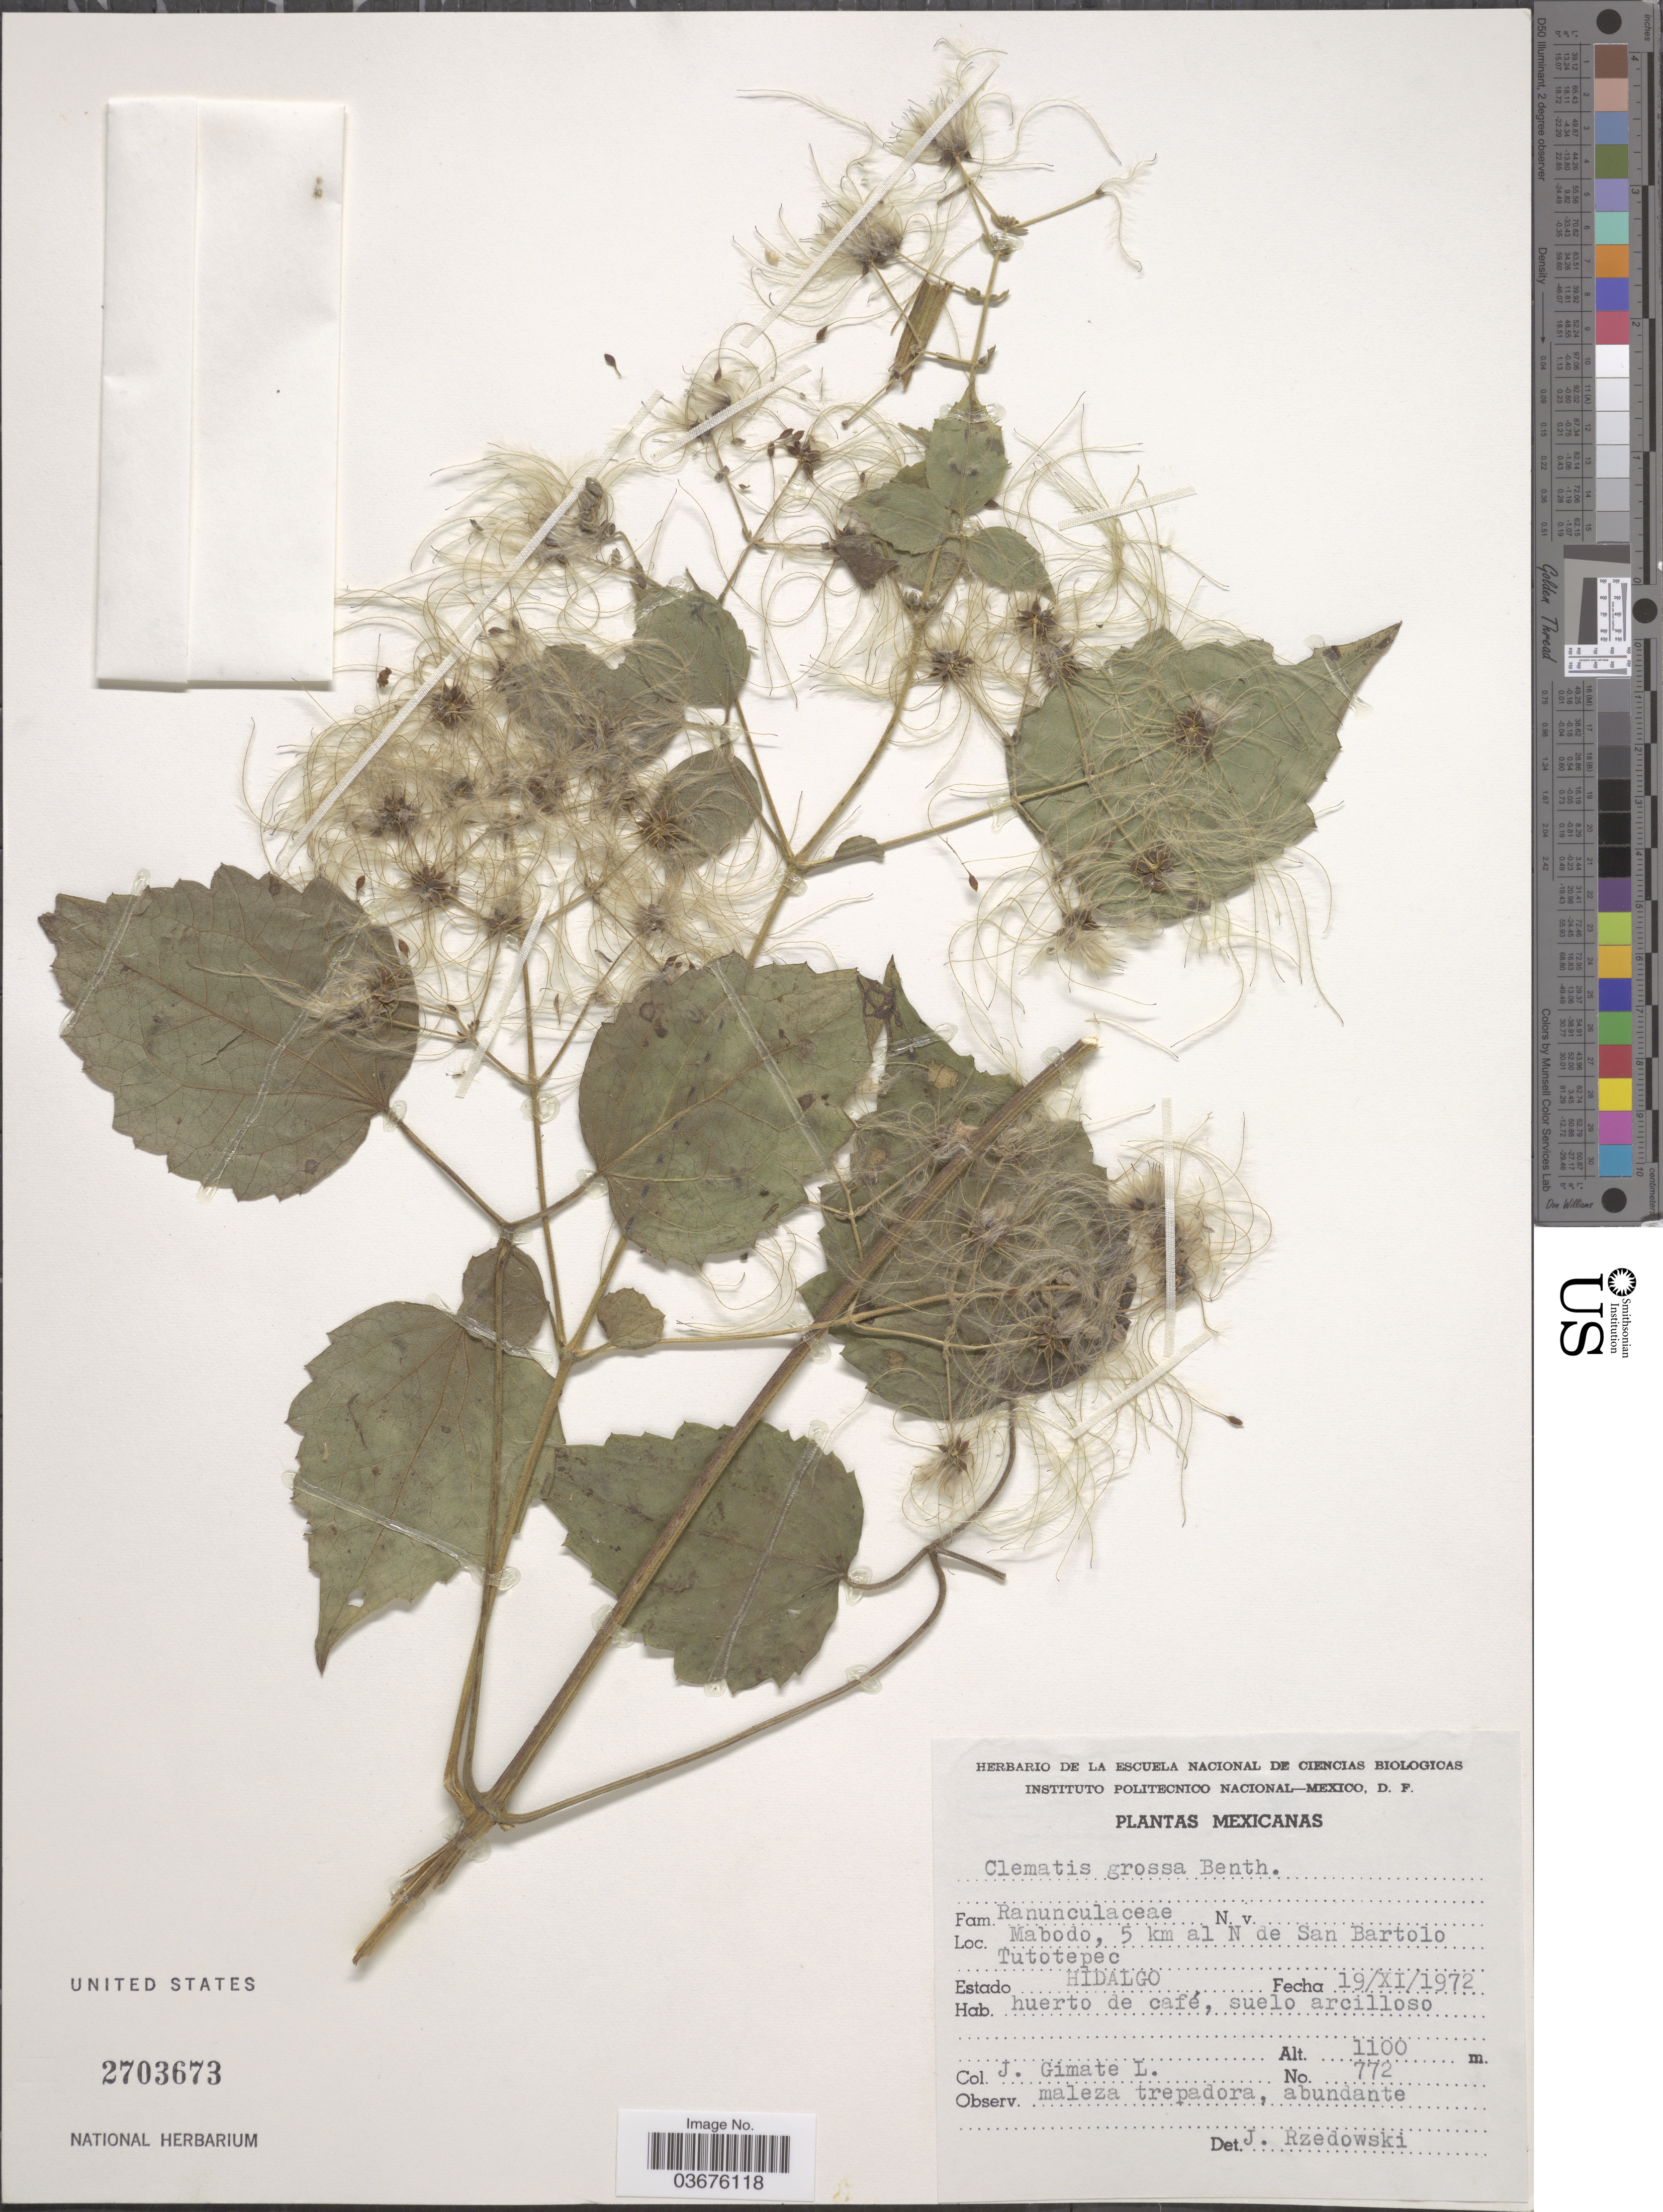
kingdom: Plantae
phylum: Tracheophyta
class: Magnoliopsida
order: Ranunculales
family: Ranunculaceae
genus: Clematis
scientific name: Clematis grossa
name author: Benth.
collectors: J. Gimate L.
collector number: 772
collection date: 1972-11-19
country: Mexico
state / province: Hidalgo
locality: Mabodo, 5 km al N de San Bartolo Tutotepec.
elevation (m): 1100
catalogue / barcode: US 2703673